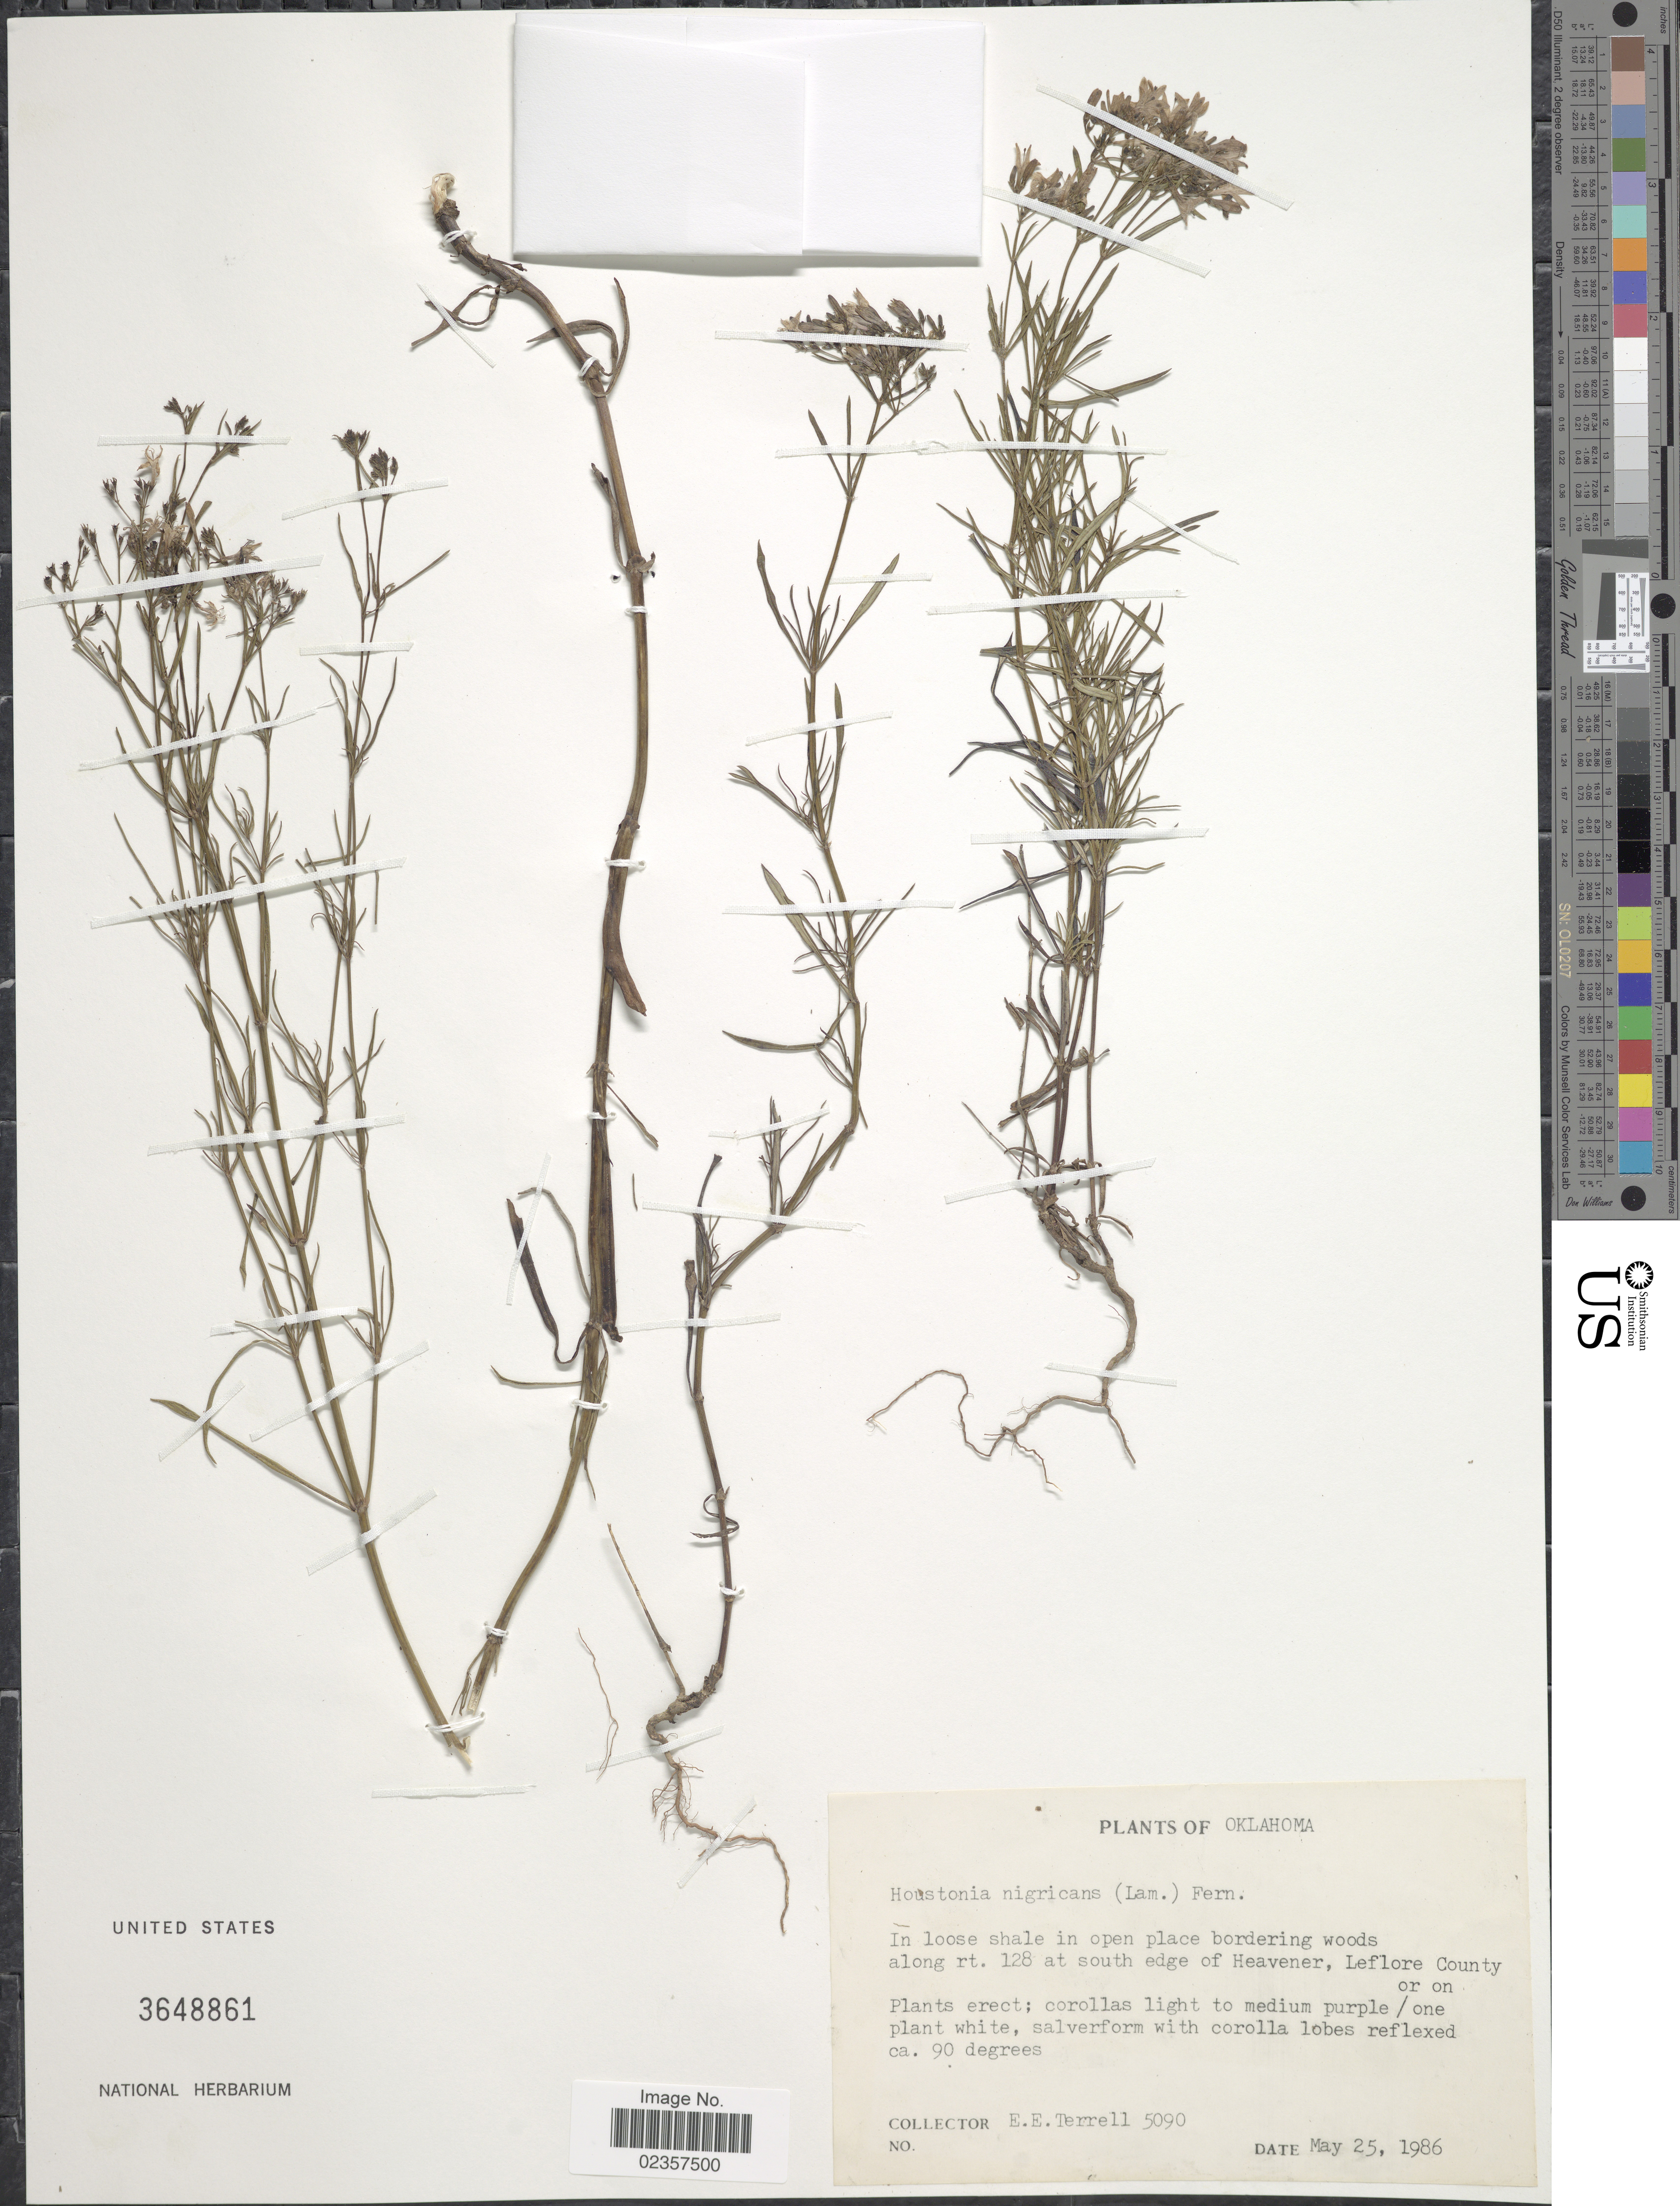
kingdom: Plantae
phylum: Tracheophyta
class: Magnoliopsida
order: Gentianales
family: Rubiaceae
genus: Houstonia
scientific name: Houstonia nigricans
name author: (Lam.) Fernald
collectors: E. E. Terrell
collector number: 5090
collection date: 1986-05-25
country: United States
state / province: Oklahoma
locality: Along rt. 128 at south edge of Heavener, Leflore County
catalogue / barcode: US 3648861